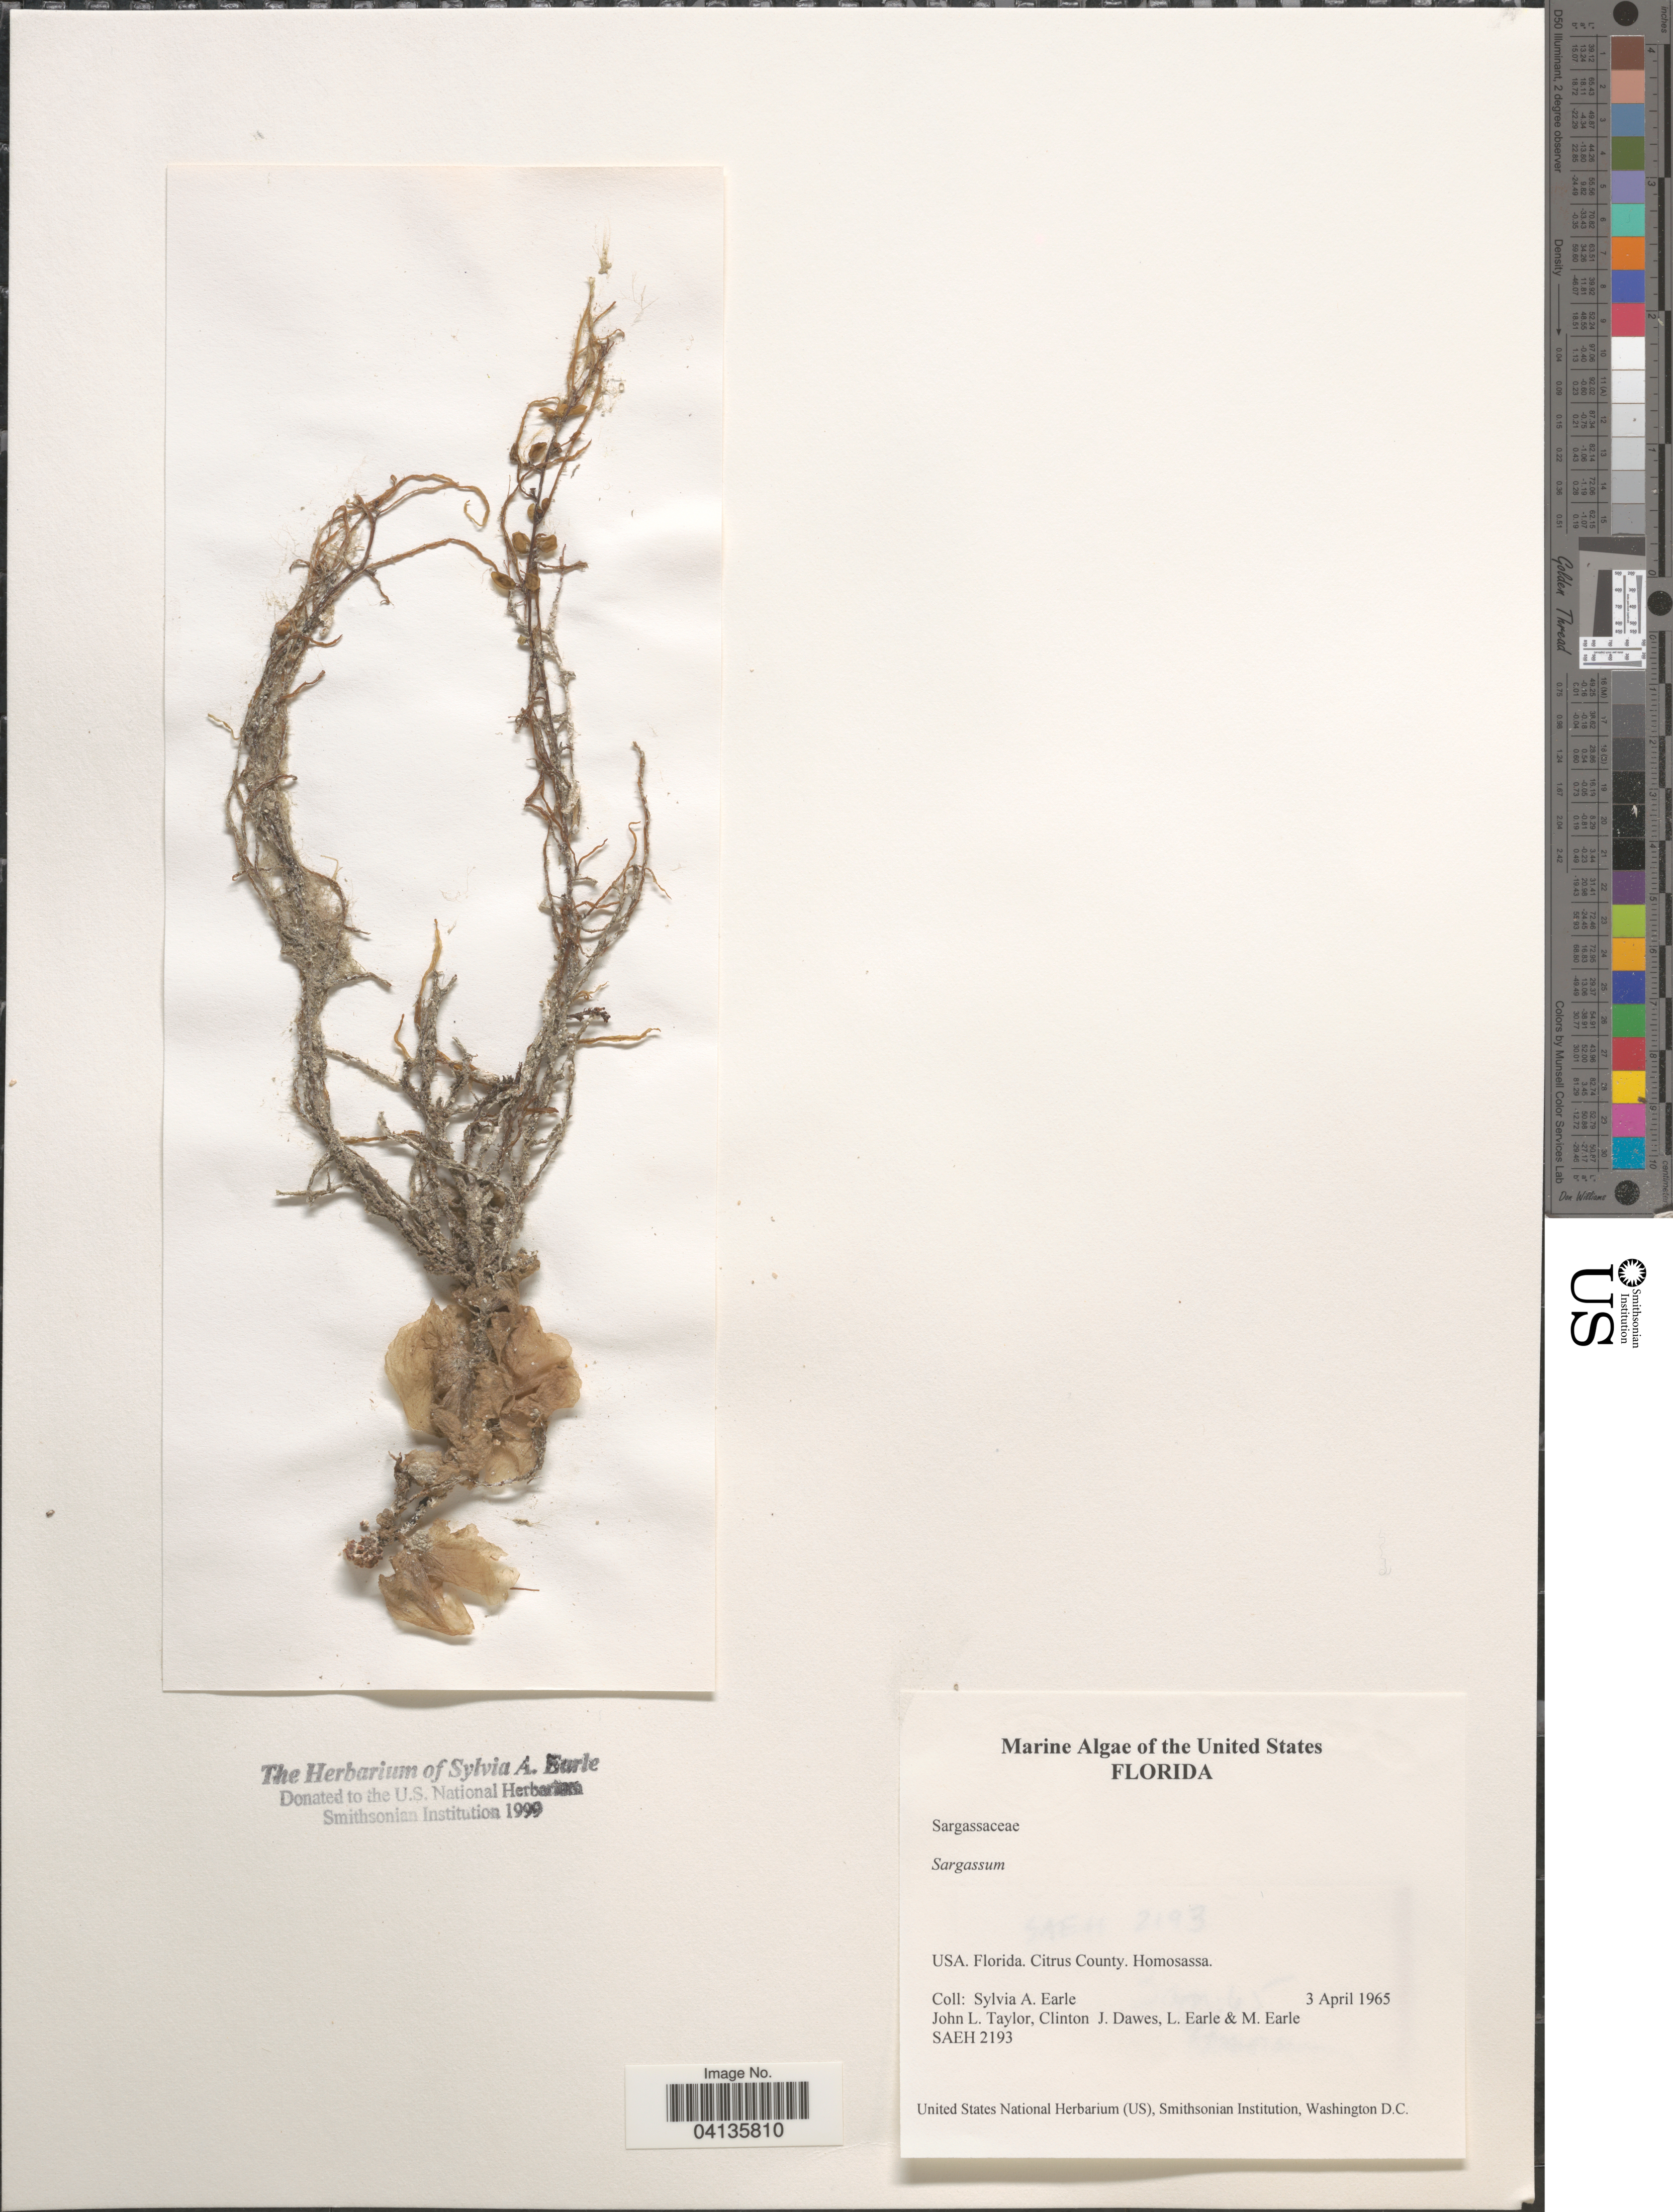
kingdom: Chromista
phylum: Ochrophyta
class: Phaeophyceae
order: Fucales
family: Sargassaceae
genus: Sargassum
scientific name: Sargassum sp.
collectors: S. A. Earle, J. L. Taylor, C. Dawes, L. Earle & M. Earle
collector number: SAEH 2193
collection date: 1965-04-03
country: United States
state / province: Florida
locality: Citrus County. Homosassa.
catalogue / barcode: US 238642